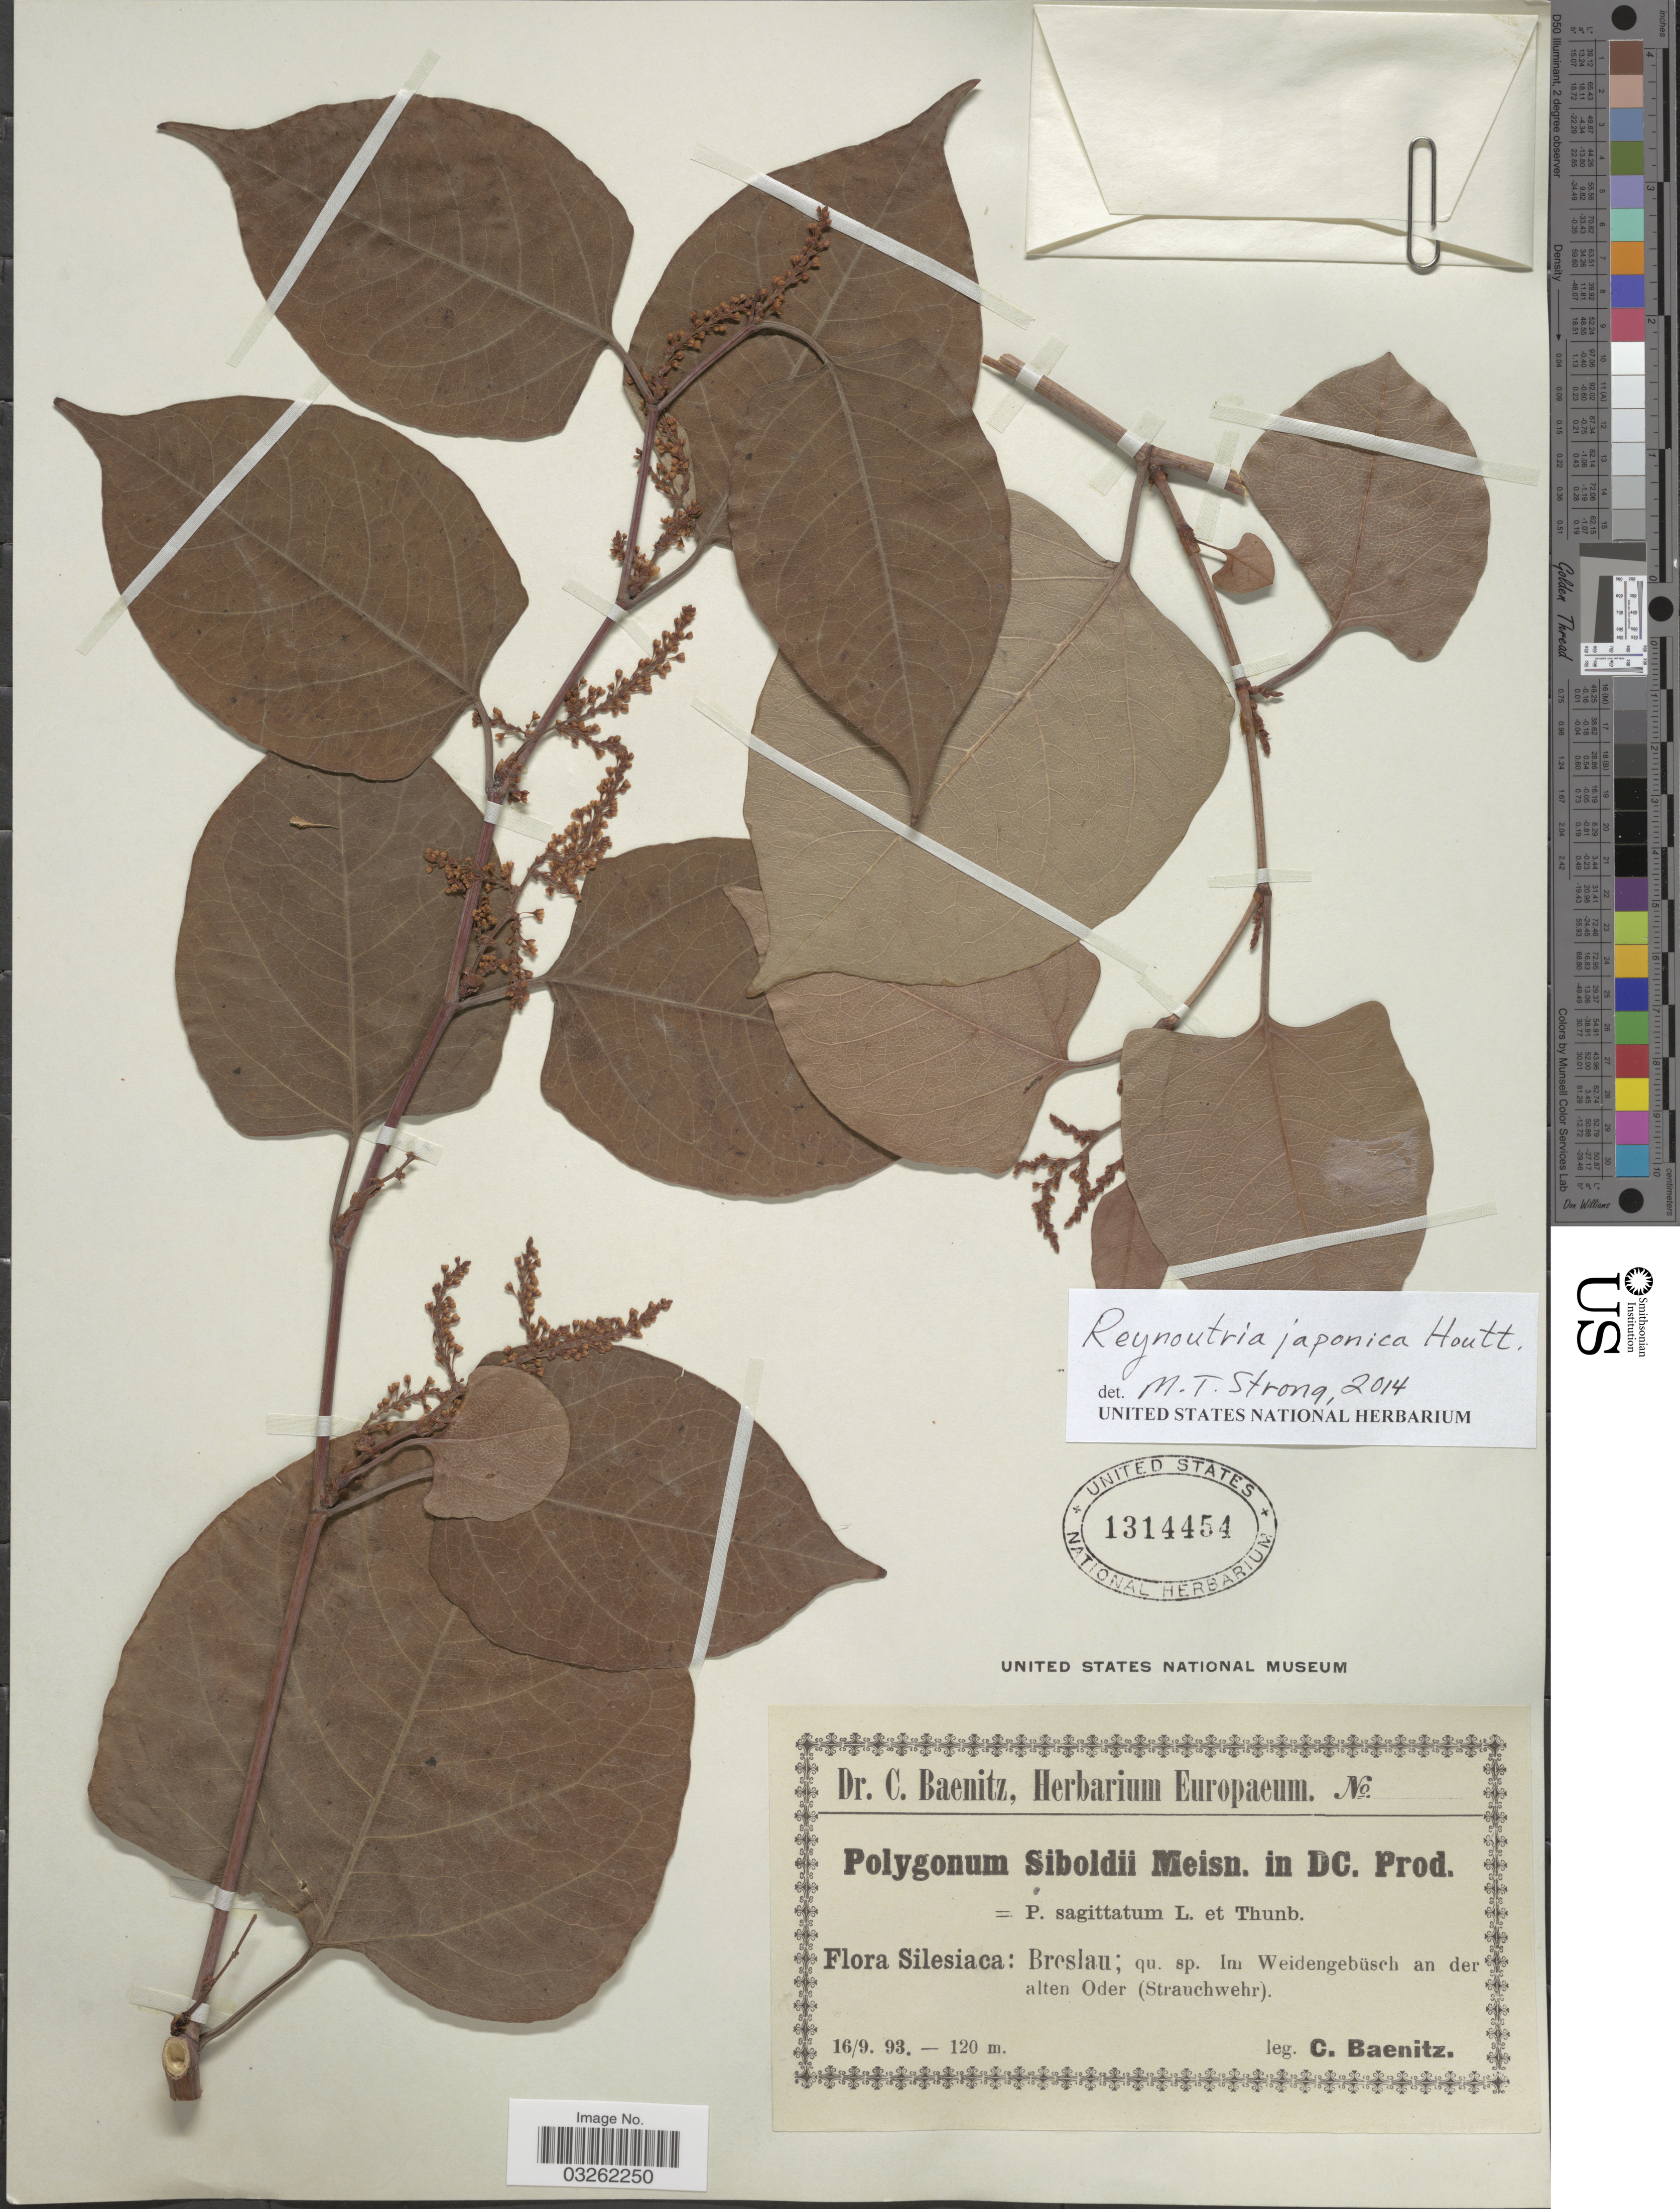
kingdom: Plantae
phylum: Tracheophyta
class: Magnoliopsida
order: Caryophyllales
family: Polygonaceae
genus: Reynoutria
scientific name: Reynoutria japonica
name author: Houtt.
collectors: C. G. Baenitz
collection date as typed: Transcribed d/m/y: 16/9/93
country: Poland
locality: Silesiaca: Breslau; qu. sp. Im Weidengebüsch an der alten Oder (Strauchwehr).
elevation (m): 120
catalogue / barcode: US 1314454